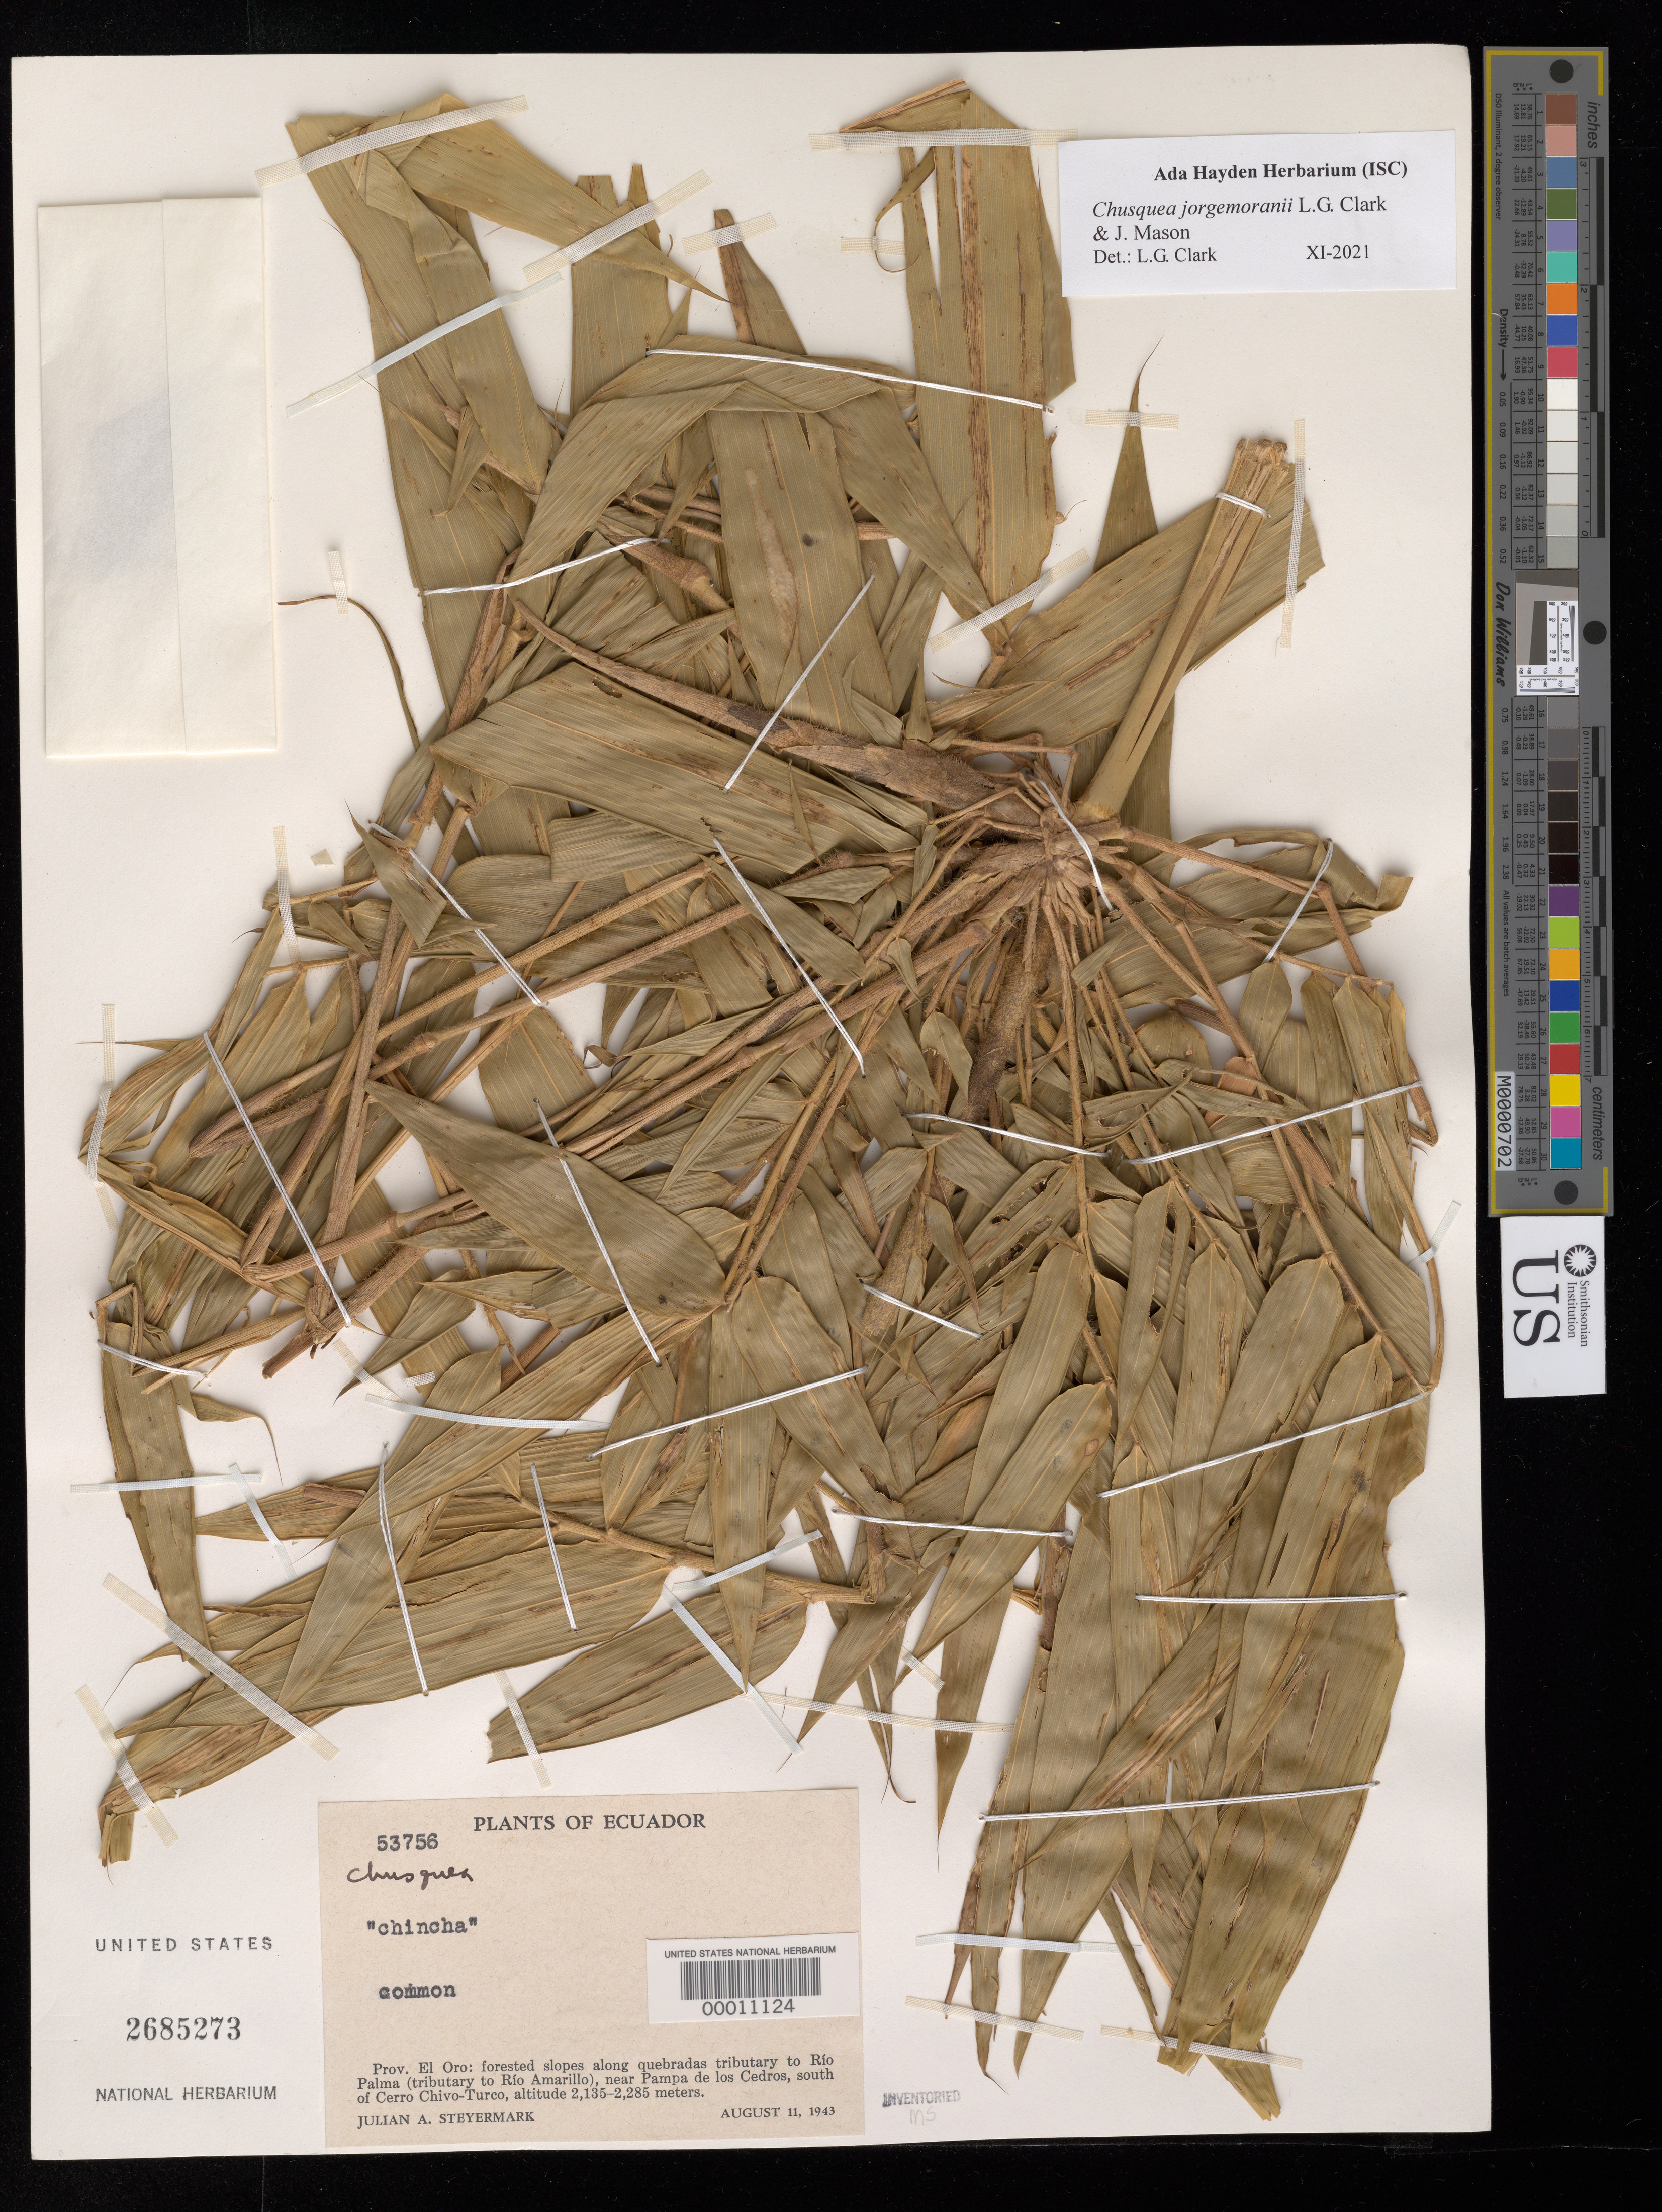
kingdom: Plantae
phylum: Tracheophyta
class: Liliopsida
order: Poales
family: Poaceae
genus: Chusquea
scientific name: Chusquea jorgemoranii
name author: L.G. Clark & J.J.Mason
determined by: Clark, L. G.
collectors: J. Steyermark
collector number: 53756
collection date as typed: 11 Aug 1943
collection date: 1943-08-11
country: Ecuador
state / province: El Oro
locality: Rio Palma, Pampa de los Cedros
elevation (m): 2135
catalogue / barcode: US 2685273